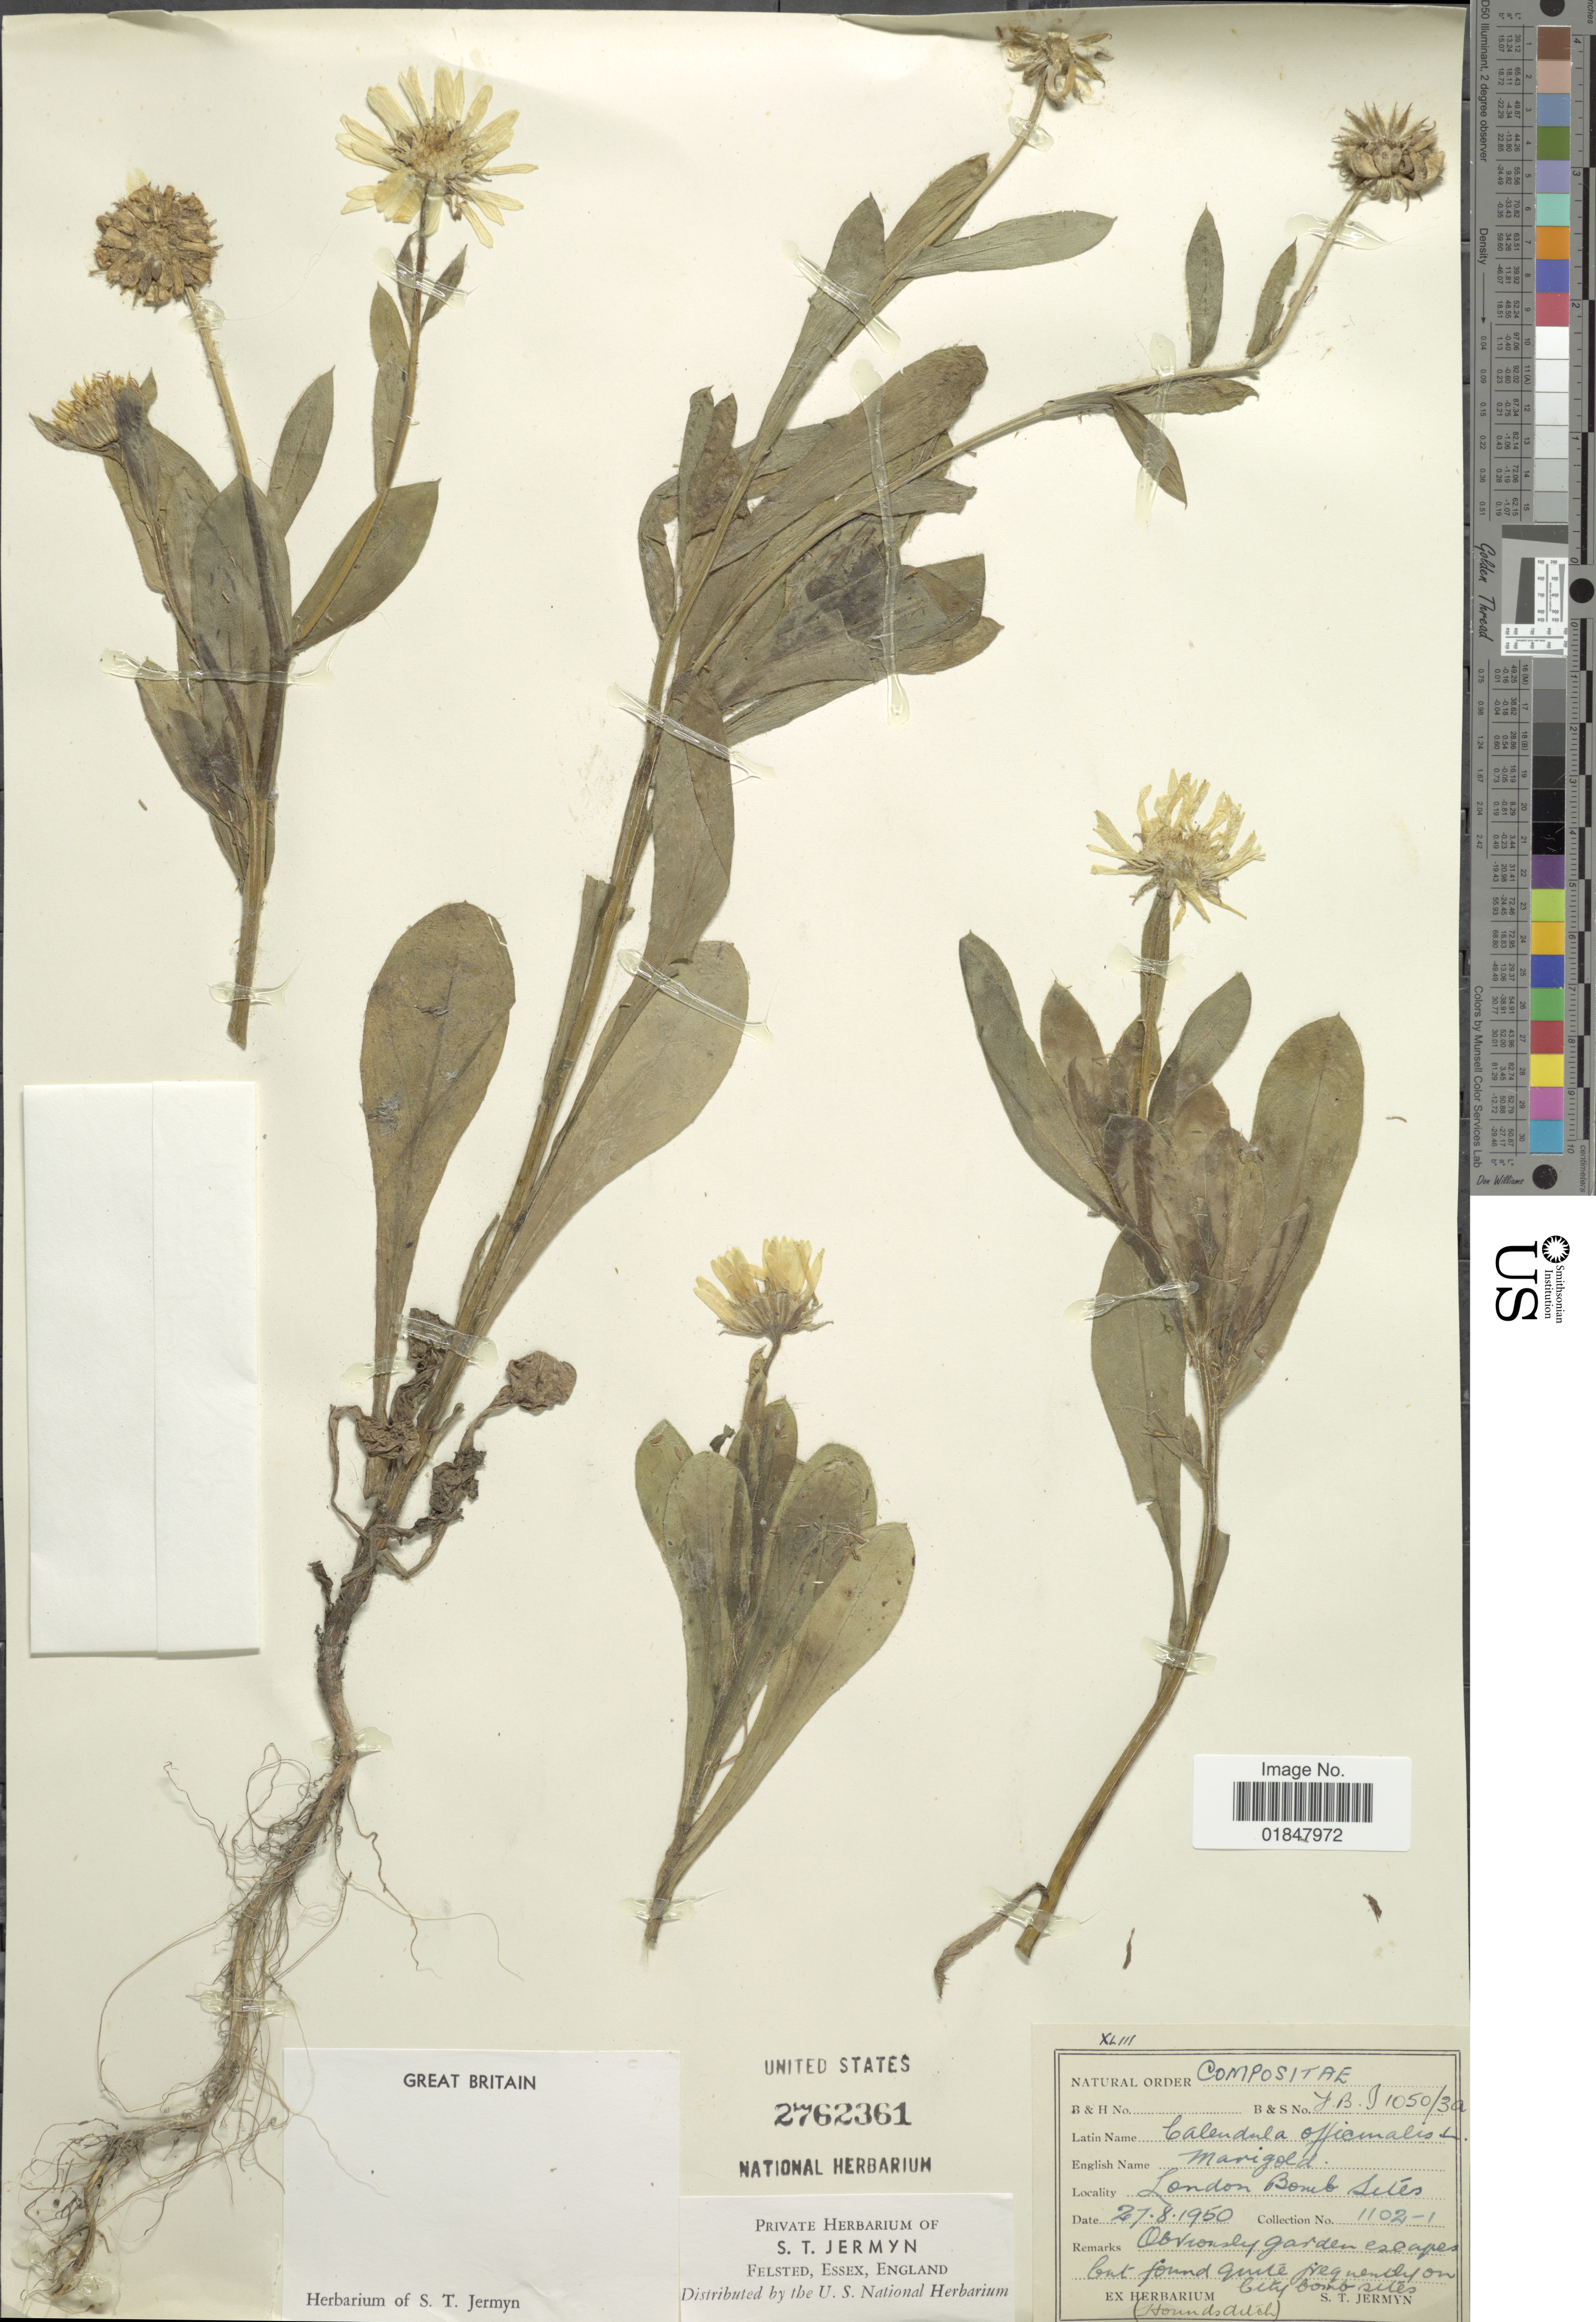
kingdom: Plantae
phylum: Tracheophyta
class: Magnoliopsida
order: Asterales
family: Asteraceae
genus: Calendula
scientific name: Calendula officinalis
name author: L.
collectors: ex herb. S. T. Jermyn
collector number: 1102-1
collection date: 1950-08-27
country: United Kingdom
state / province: England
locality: London Bomb Sites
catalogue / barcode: US 2762361